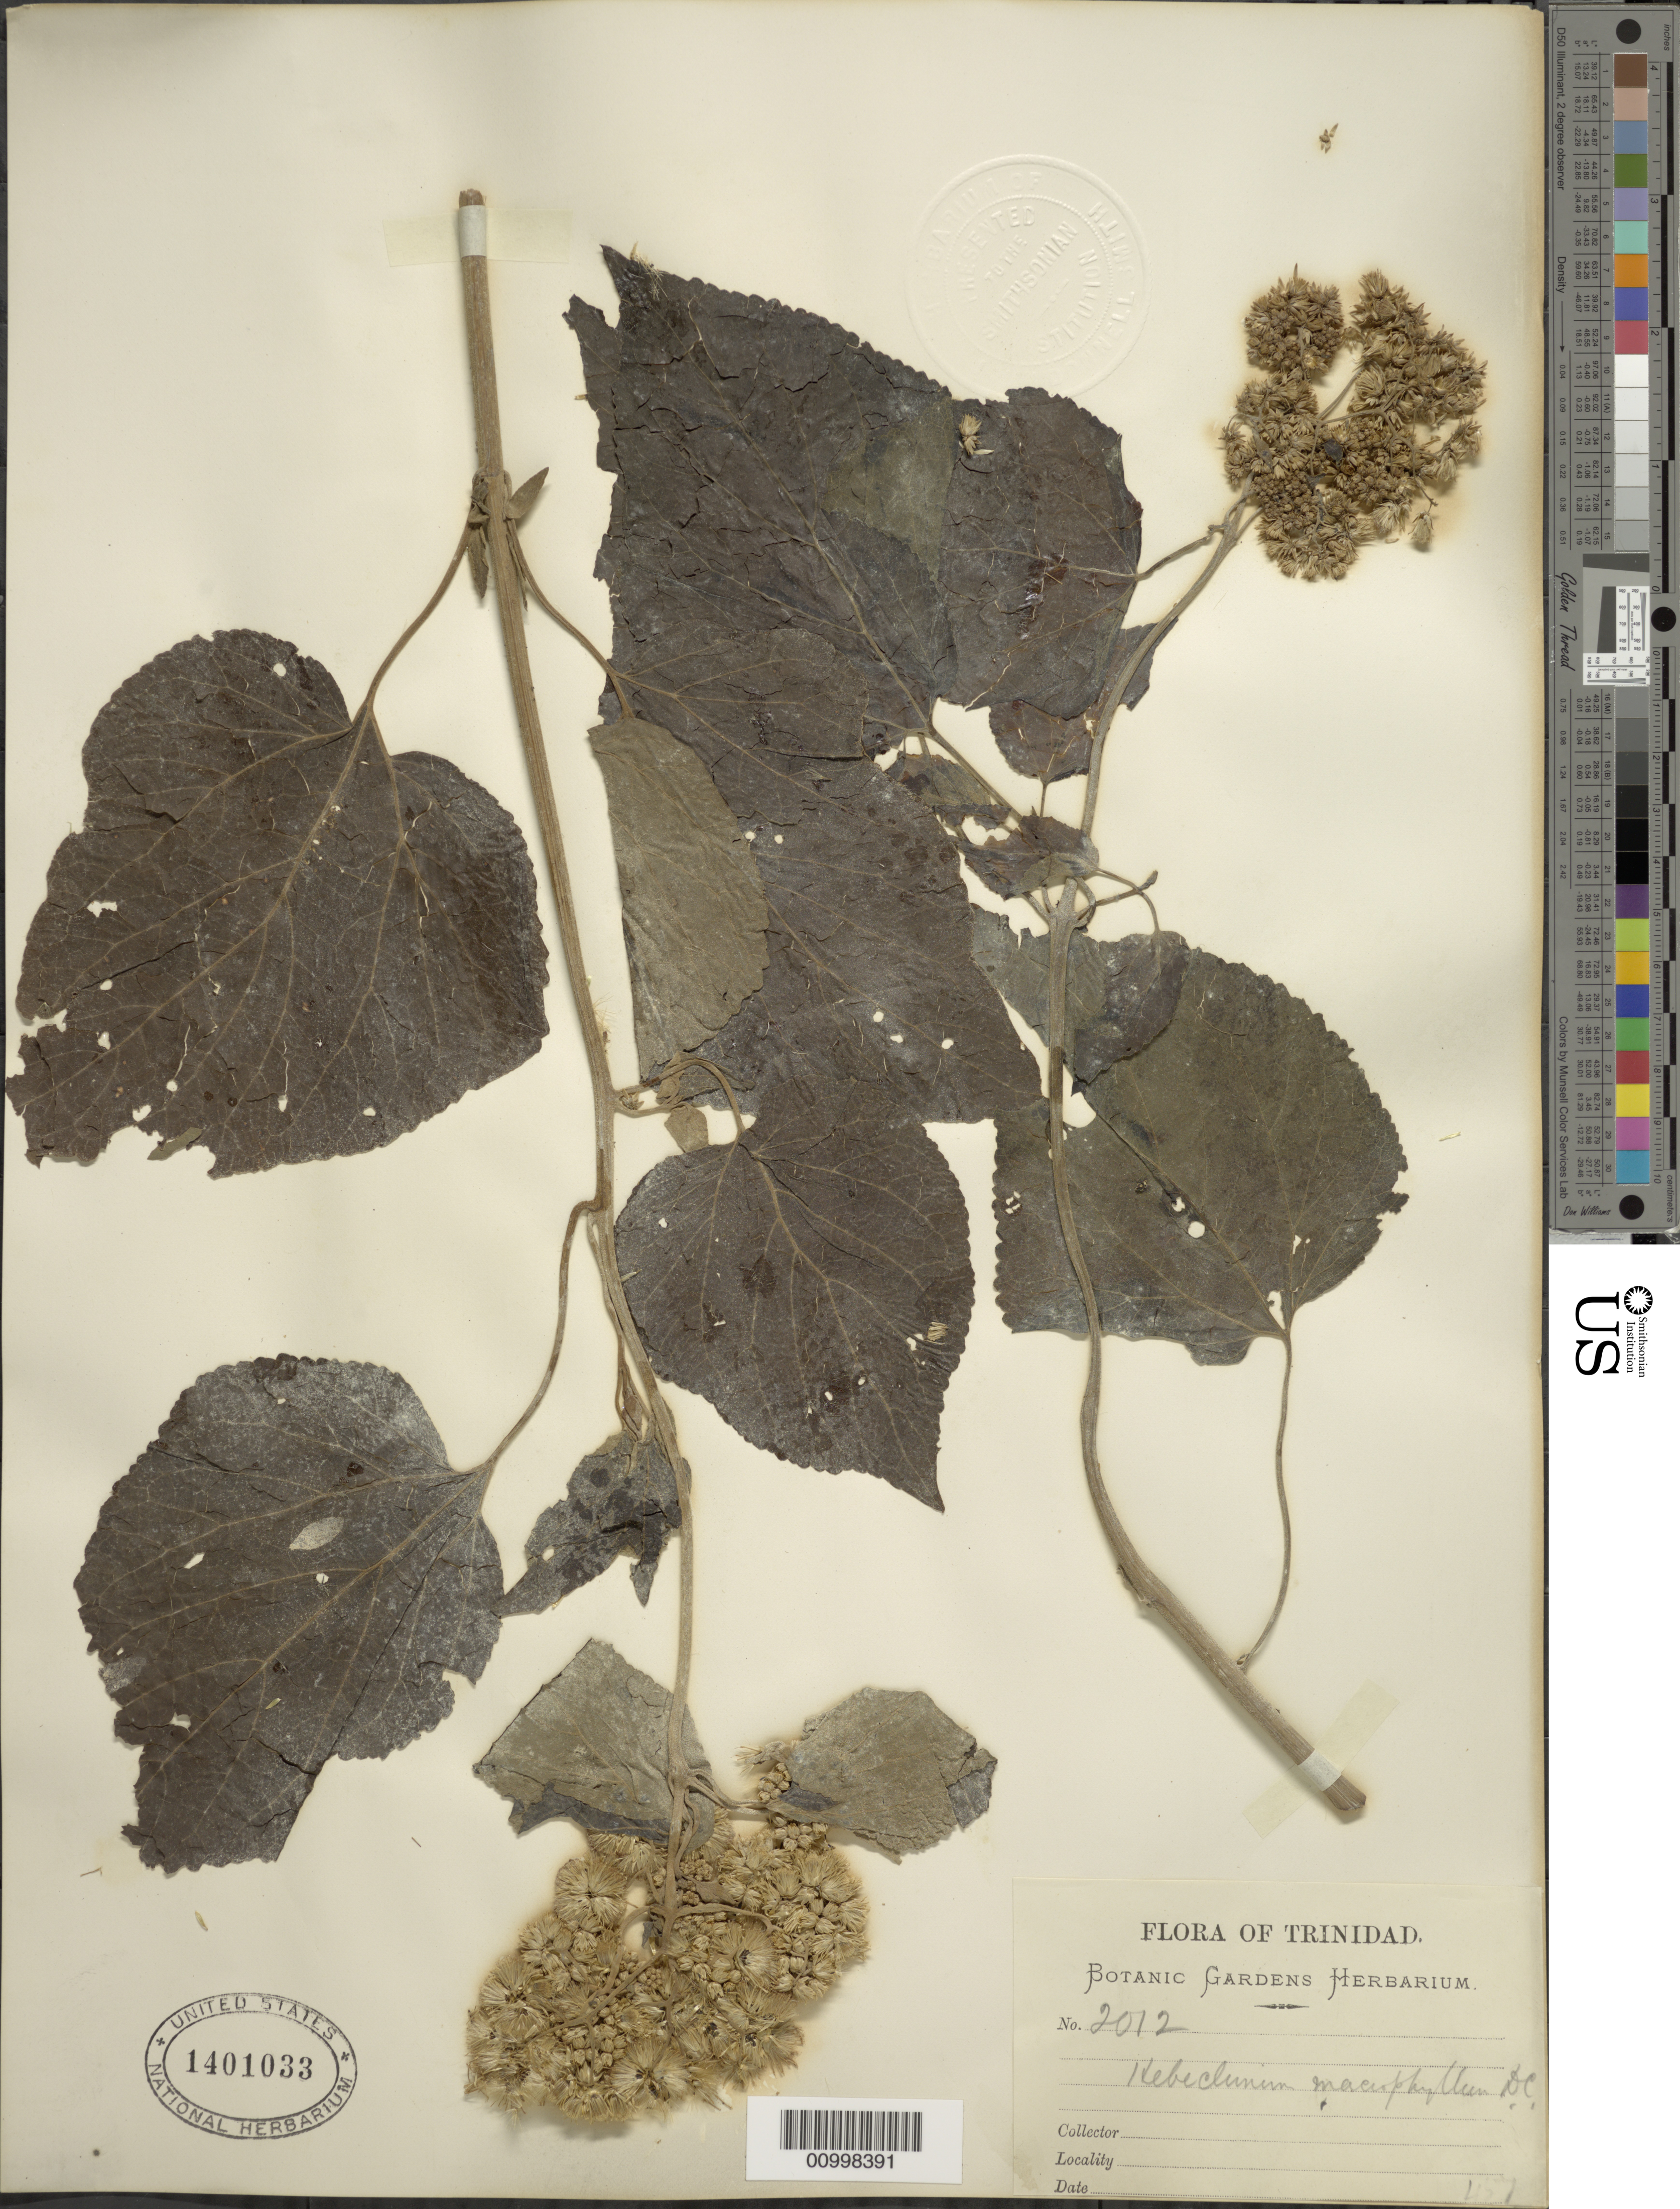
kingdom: Plantae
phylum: Tracheophyta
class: Magnoliopsida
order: Asterales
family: Asteraceae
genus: Hebeclinium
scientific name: Hebeclinium macrophyllum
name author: (L.) DC.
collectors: Botanic Gardens Herbarium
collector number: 2012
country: Trinidad and Tobago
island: Trinidad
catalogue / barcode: US 1401033